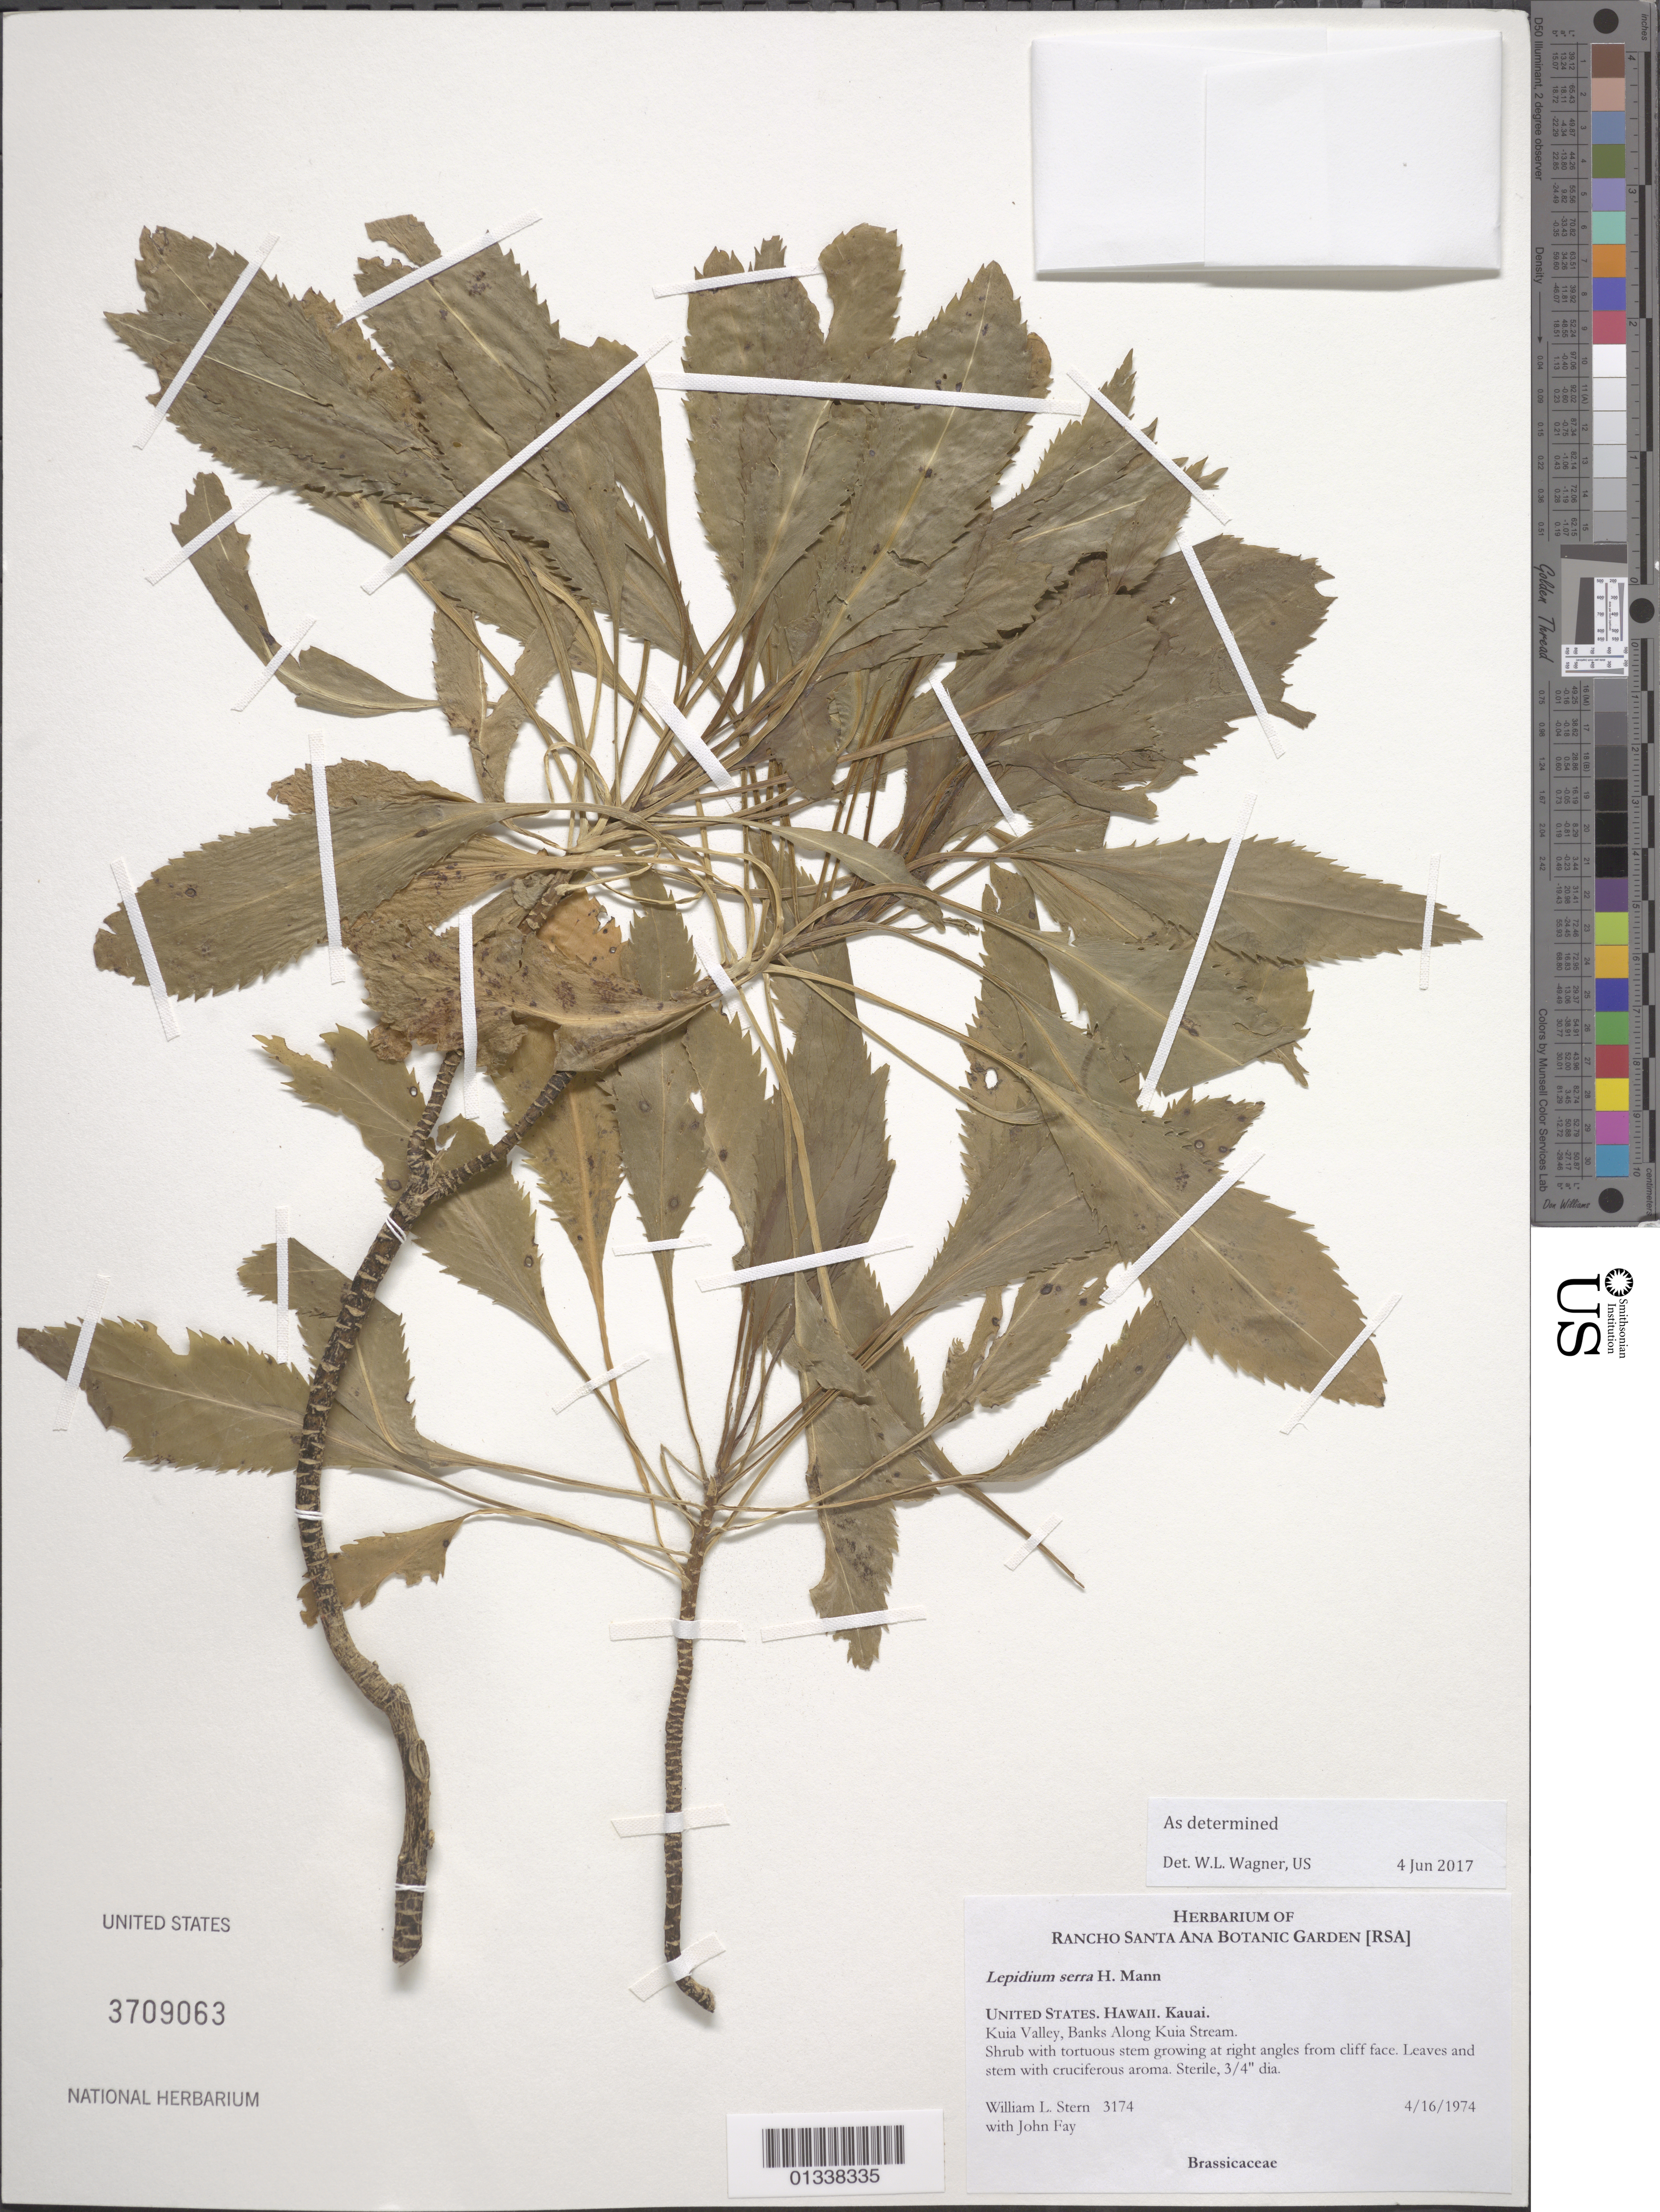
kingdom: Plantae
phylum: Tracheophyta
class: Magnoliopsida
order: Brassicales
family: Brassicaceae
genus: Lepidium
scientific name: Lepidium serra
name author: H. Mann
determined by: Wagner, W. L., (BOT), Smithsonian Institution - National Museum of Natural History (UNITED STATES)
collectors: W. L. Stern & J. Fay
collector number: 3174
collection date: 1974-04-16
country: United States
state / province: Hawaii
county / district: Kauai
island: Kaua'i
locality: Kuia Valley, Banks Along Kuia Stream.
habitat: Banks along stream.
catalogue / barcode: US 3709063